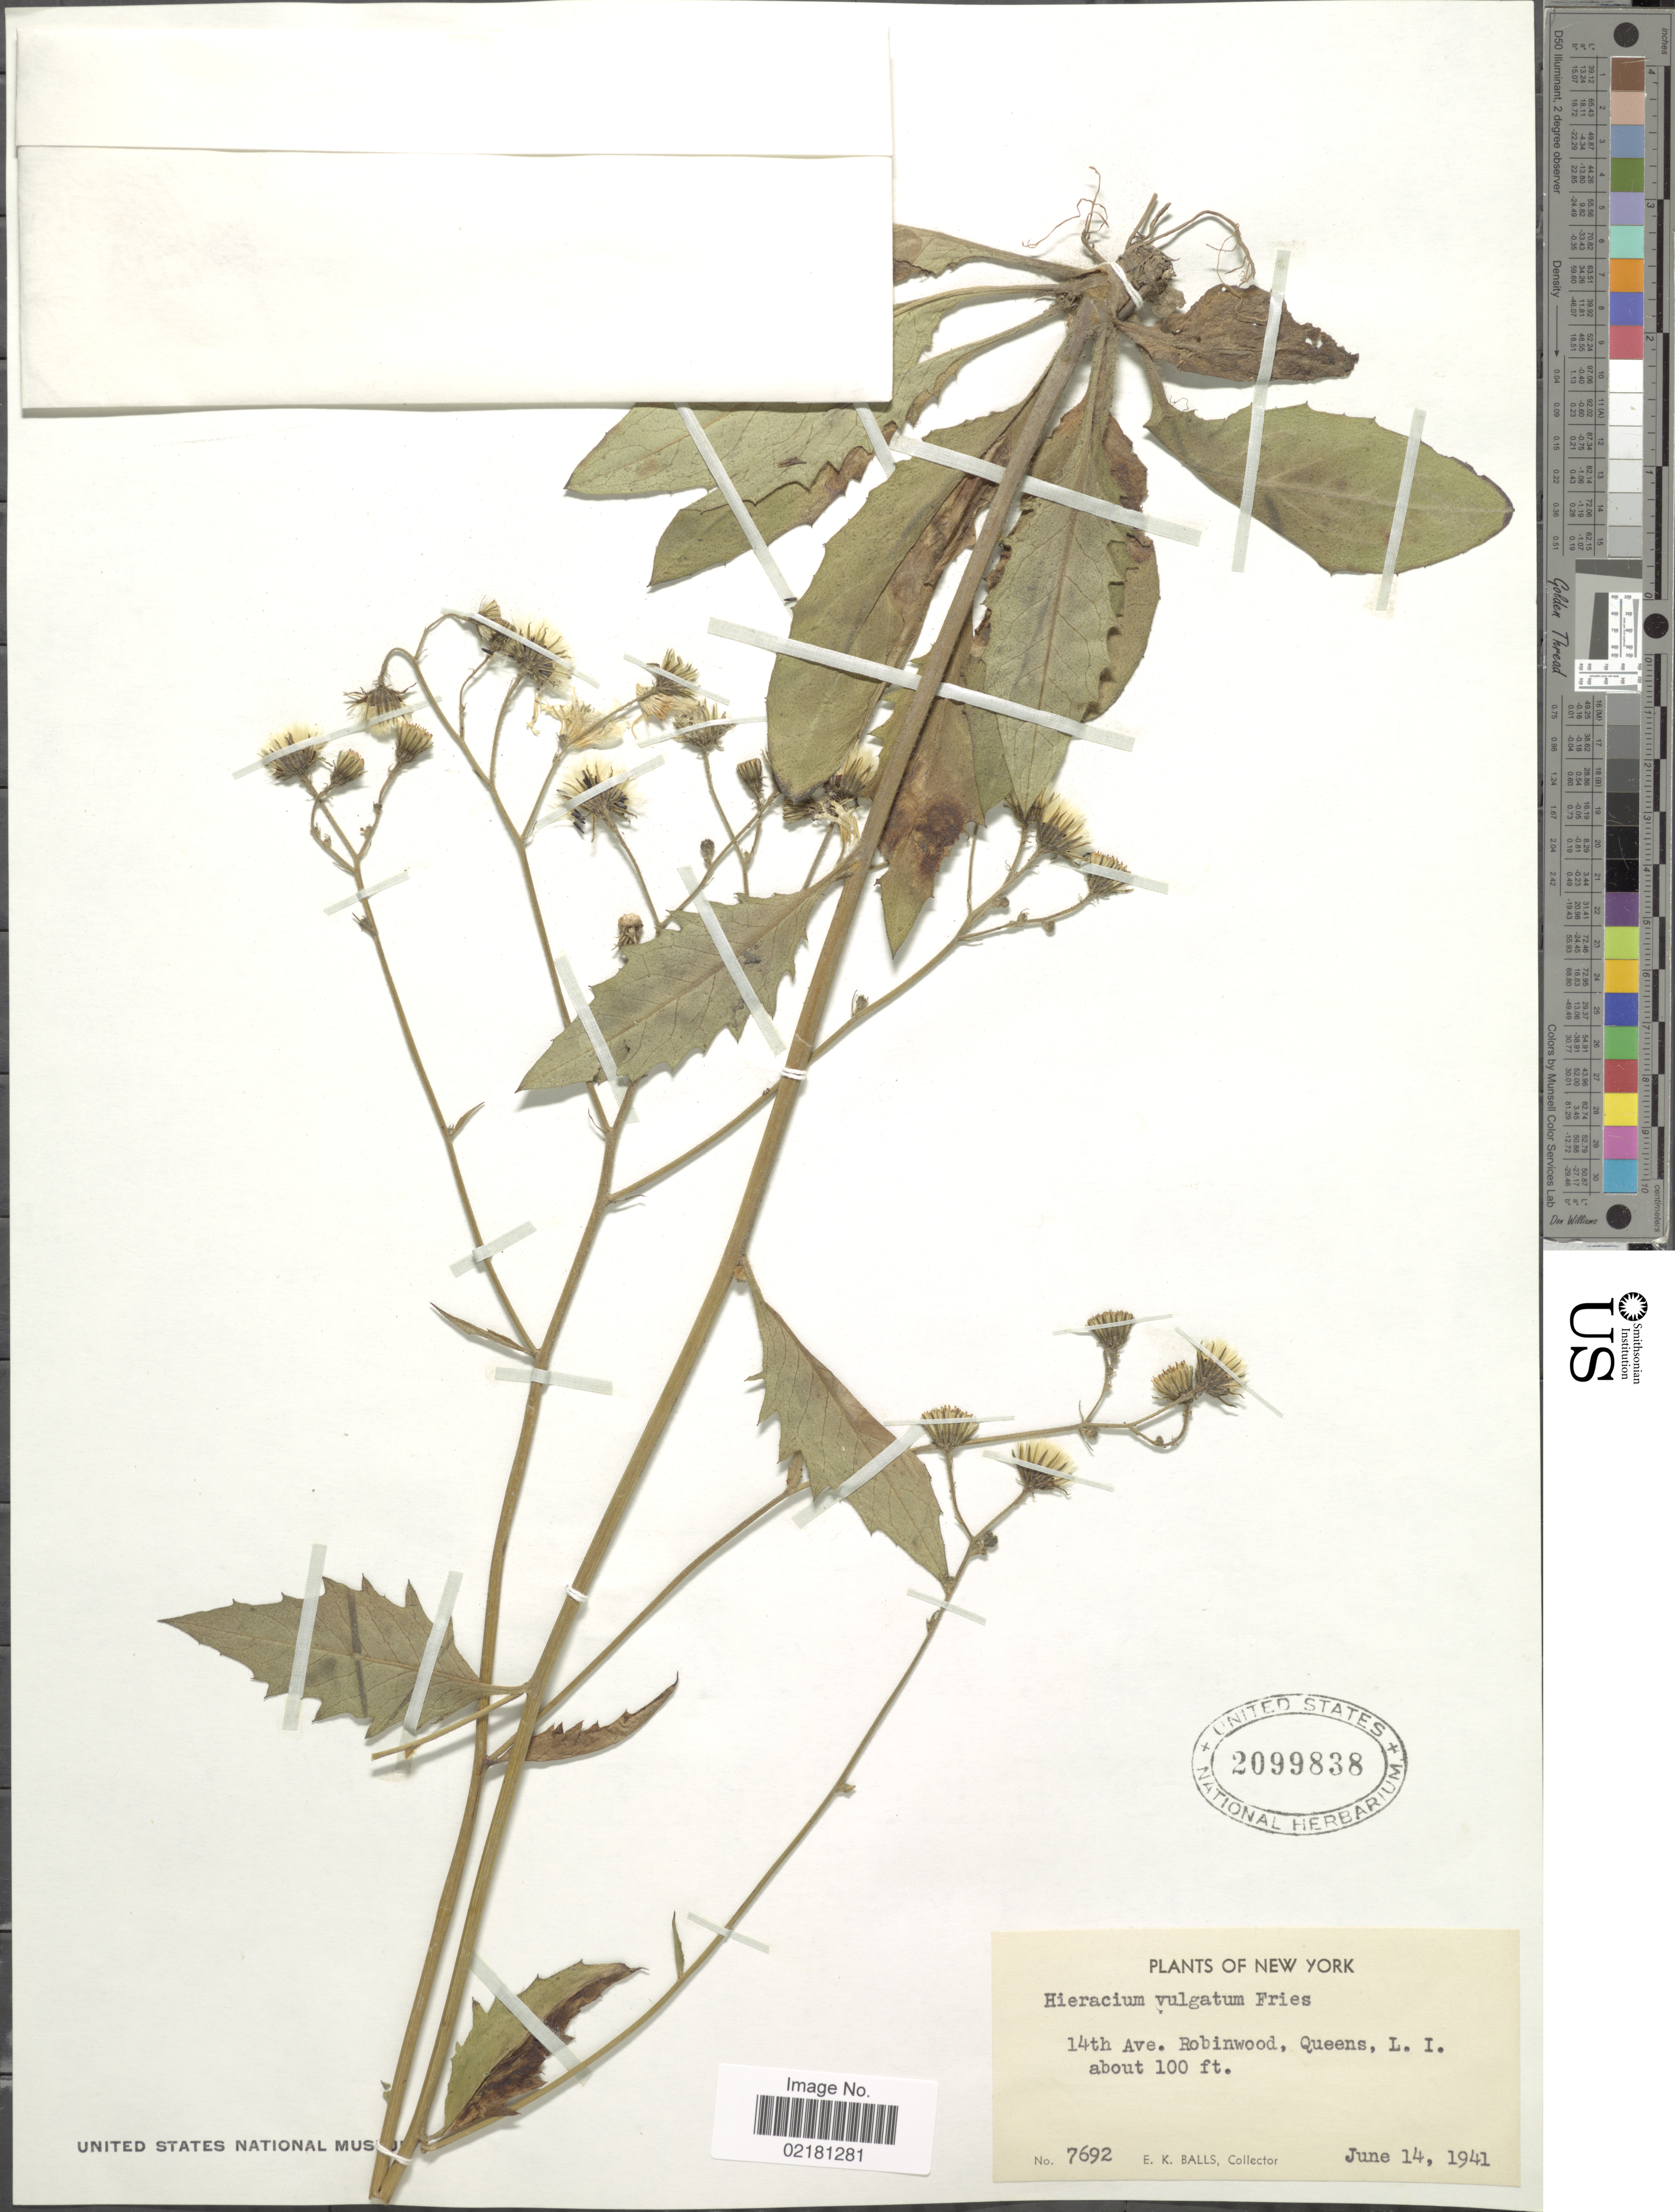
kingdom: Plantae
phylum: Tracheophyta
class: Magnoliopsida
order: Asterales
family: Asteraceae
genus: Hieracium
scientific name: Hieracium lachenalii subsp. cruenifolium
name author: (Dahlst. & Lübeck) Zahn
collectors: E. K. Balls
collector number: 7692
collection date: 1941-06-14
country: United States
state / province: New York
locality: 14th Ave. Robinwood, Queens, L. I.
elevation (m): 30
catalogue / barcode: US 2099838